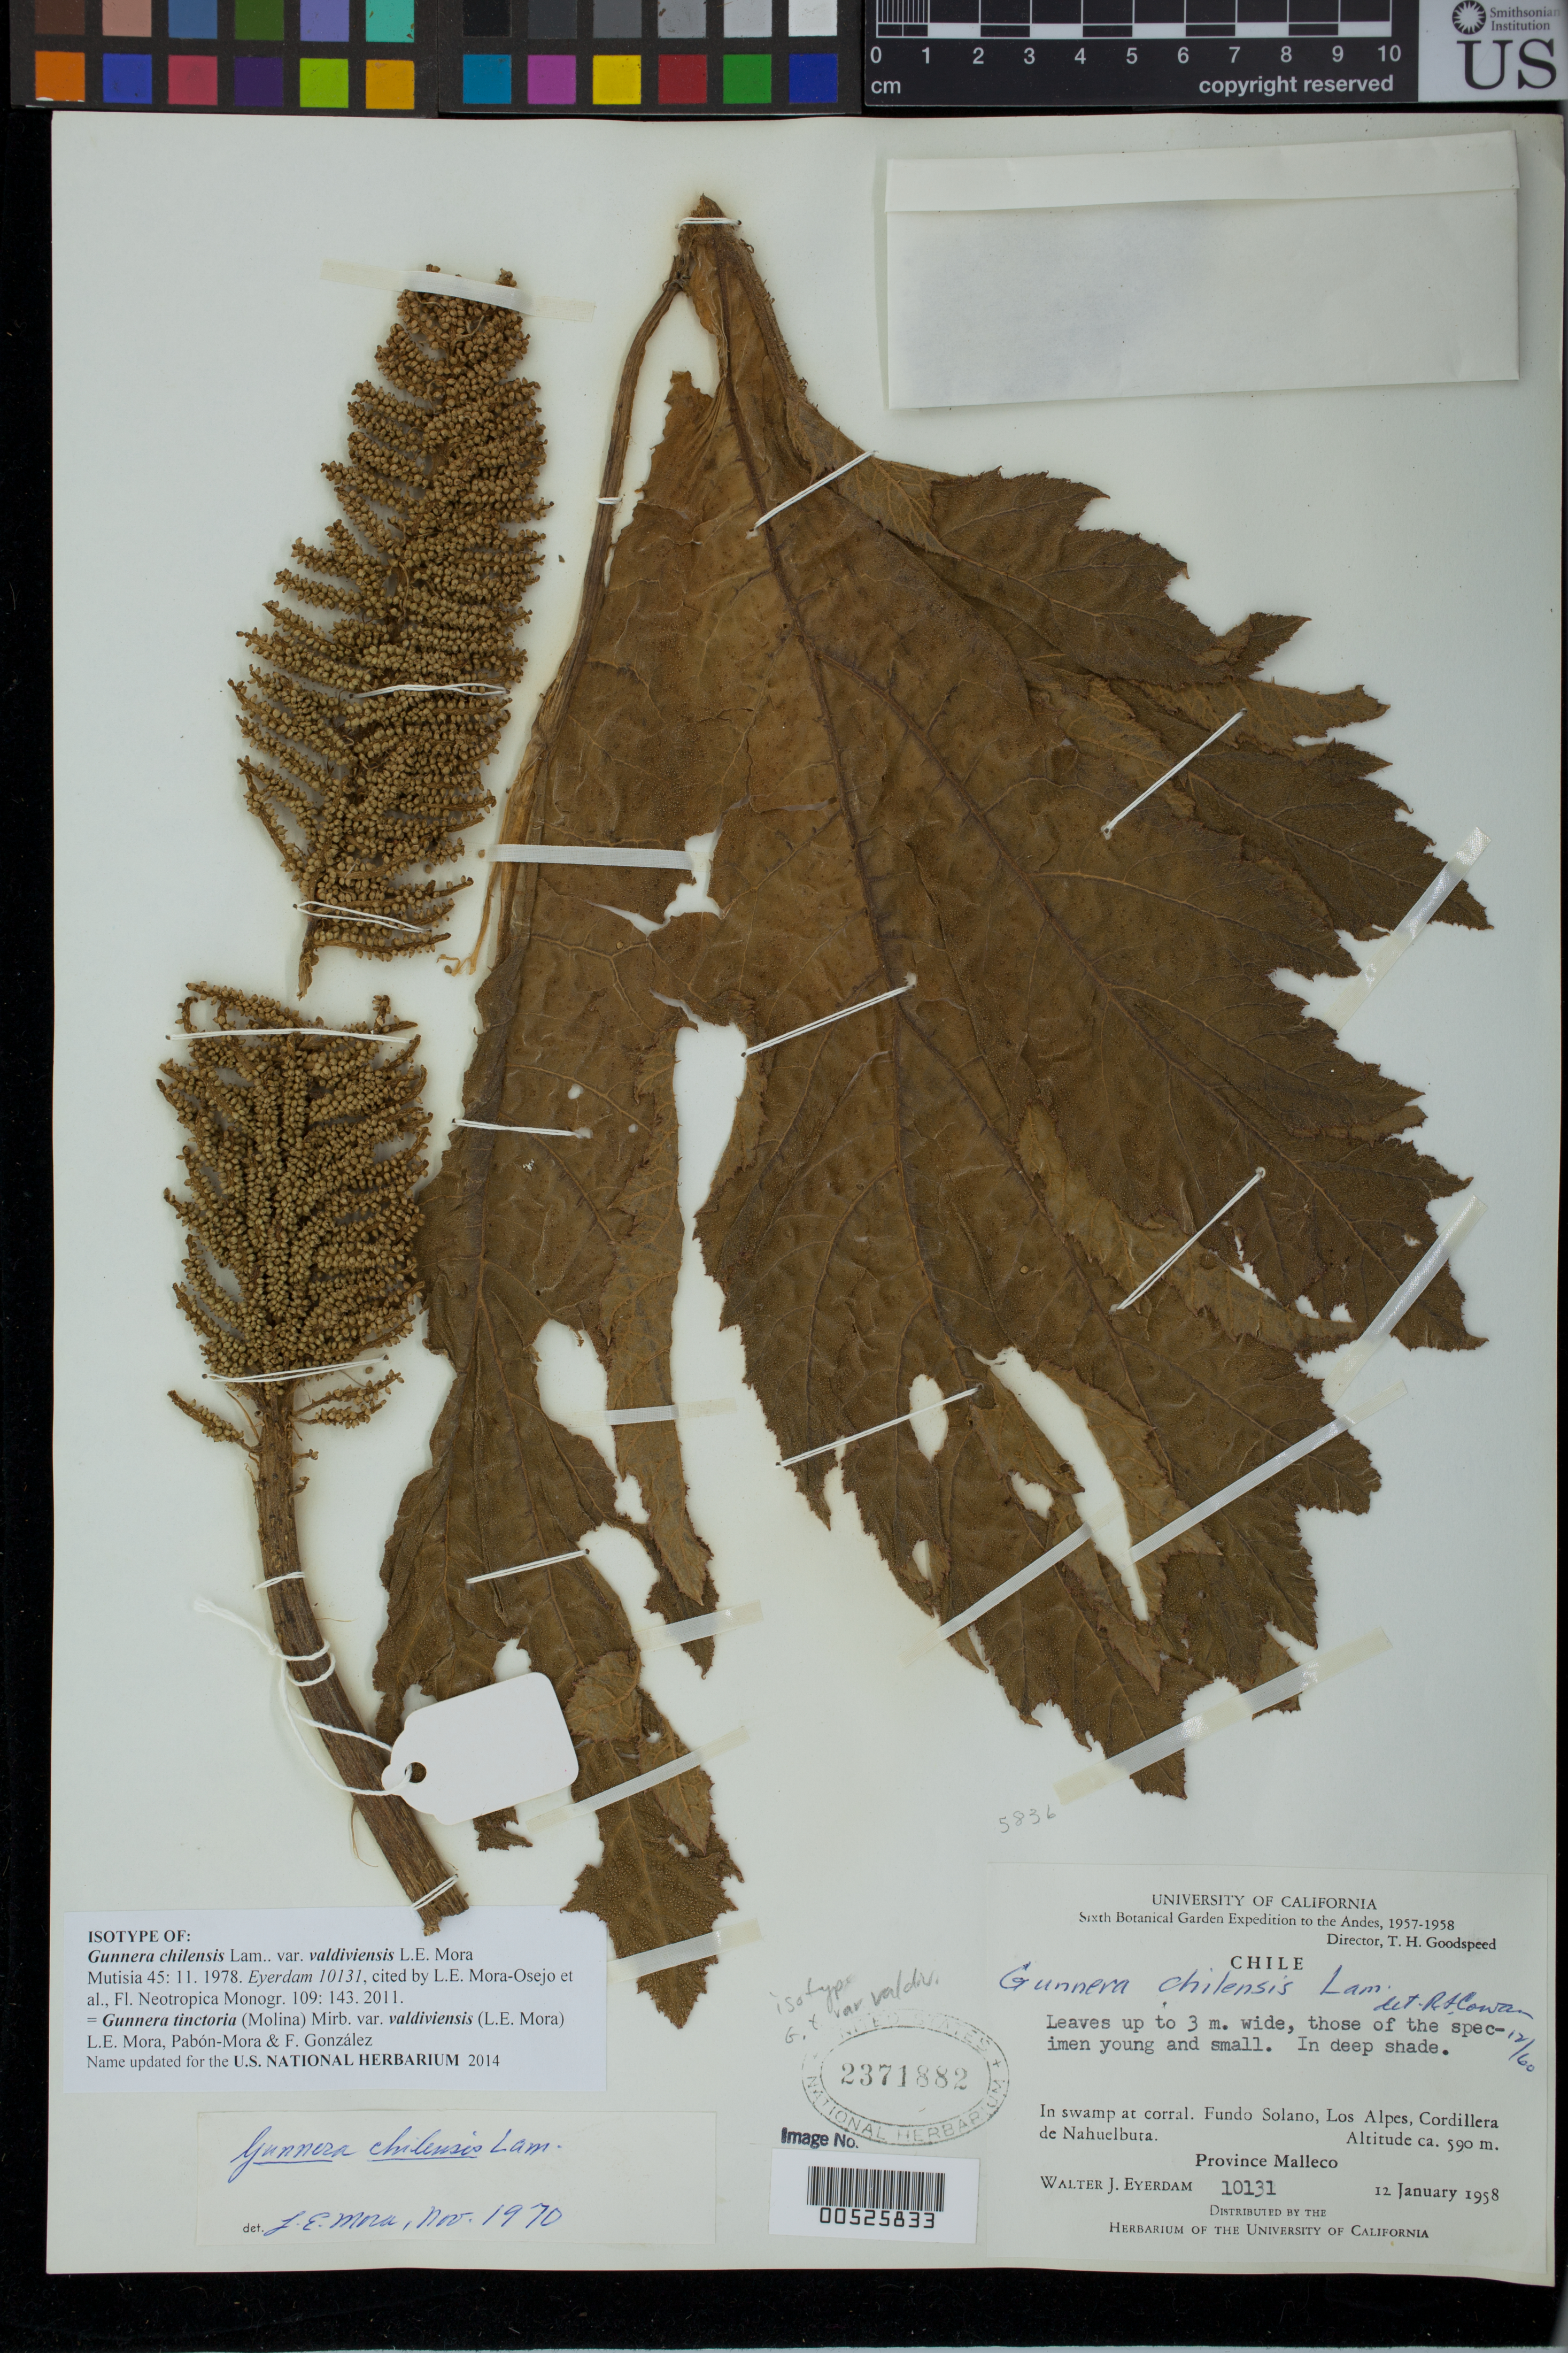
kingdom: Plantae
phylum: Tracheophyta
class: Magnoliopsida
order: Gunnerales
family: Gunneraceae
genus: Gunnera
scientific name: Gunnera chilensis var. valdiviensis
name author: L.E. Mora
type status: Isotype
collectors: W. J. Eyerdam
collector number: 10131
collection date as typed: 12 Jan 1958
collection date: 1958-01-12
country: Chile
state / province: Araucanía (IX)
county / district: Malleco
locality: Fundo Solano, Los Alpes, Cordillera de Nahuelbuta, Province Malleco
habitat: In swamp at corral, in deep shade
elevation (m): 590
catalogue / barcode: US 2371882